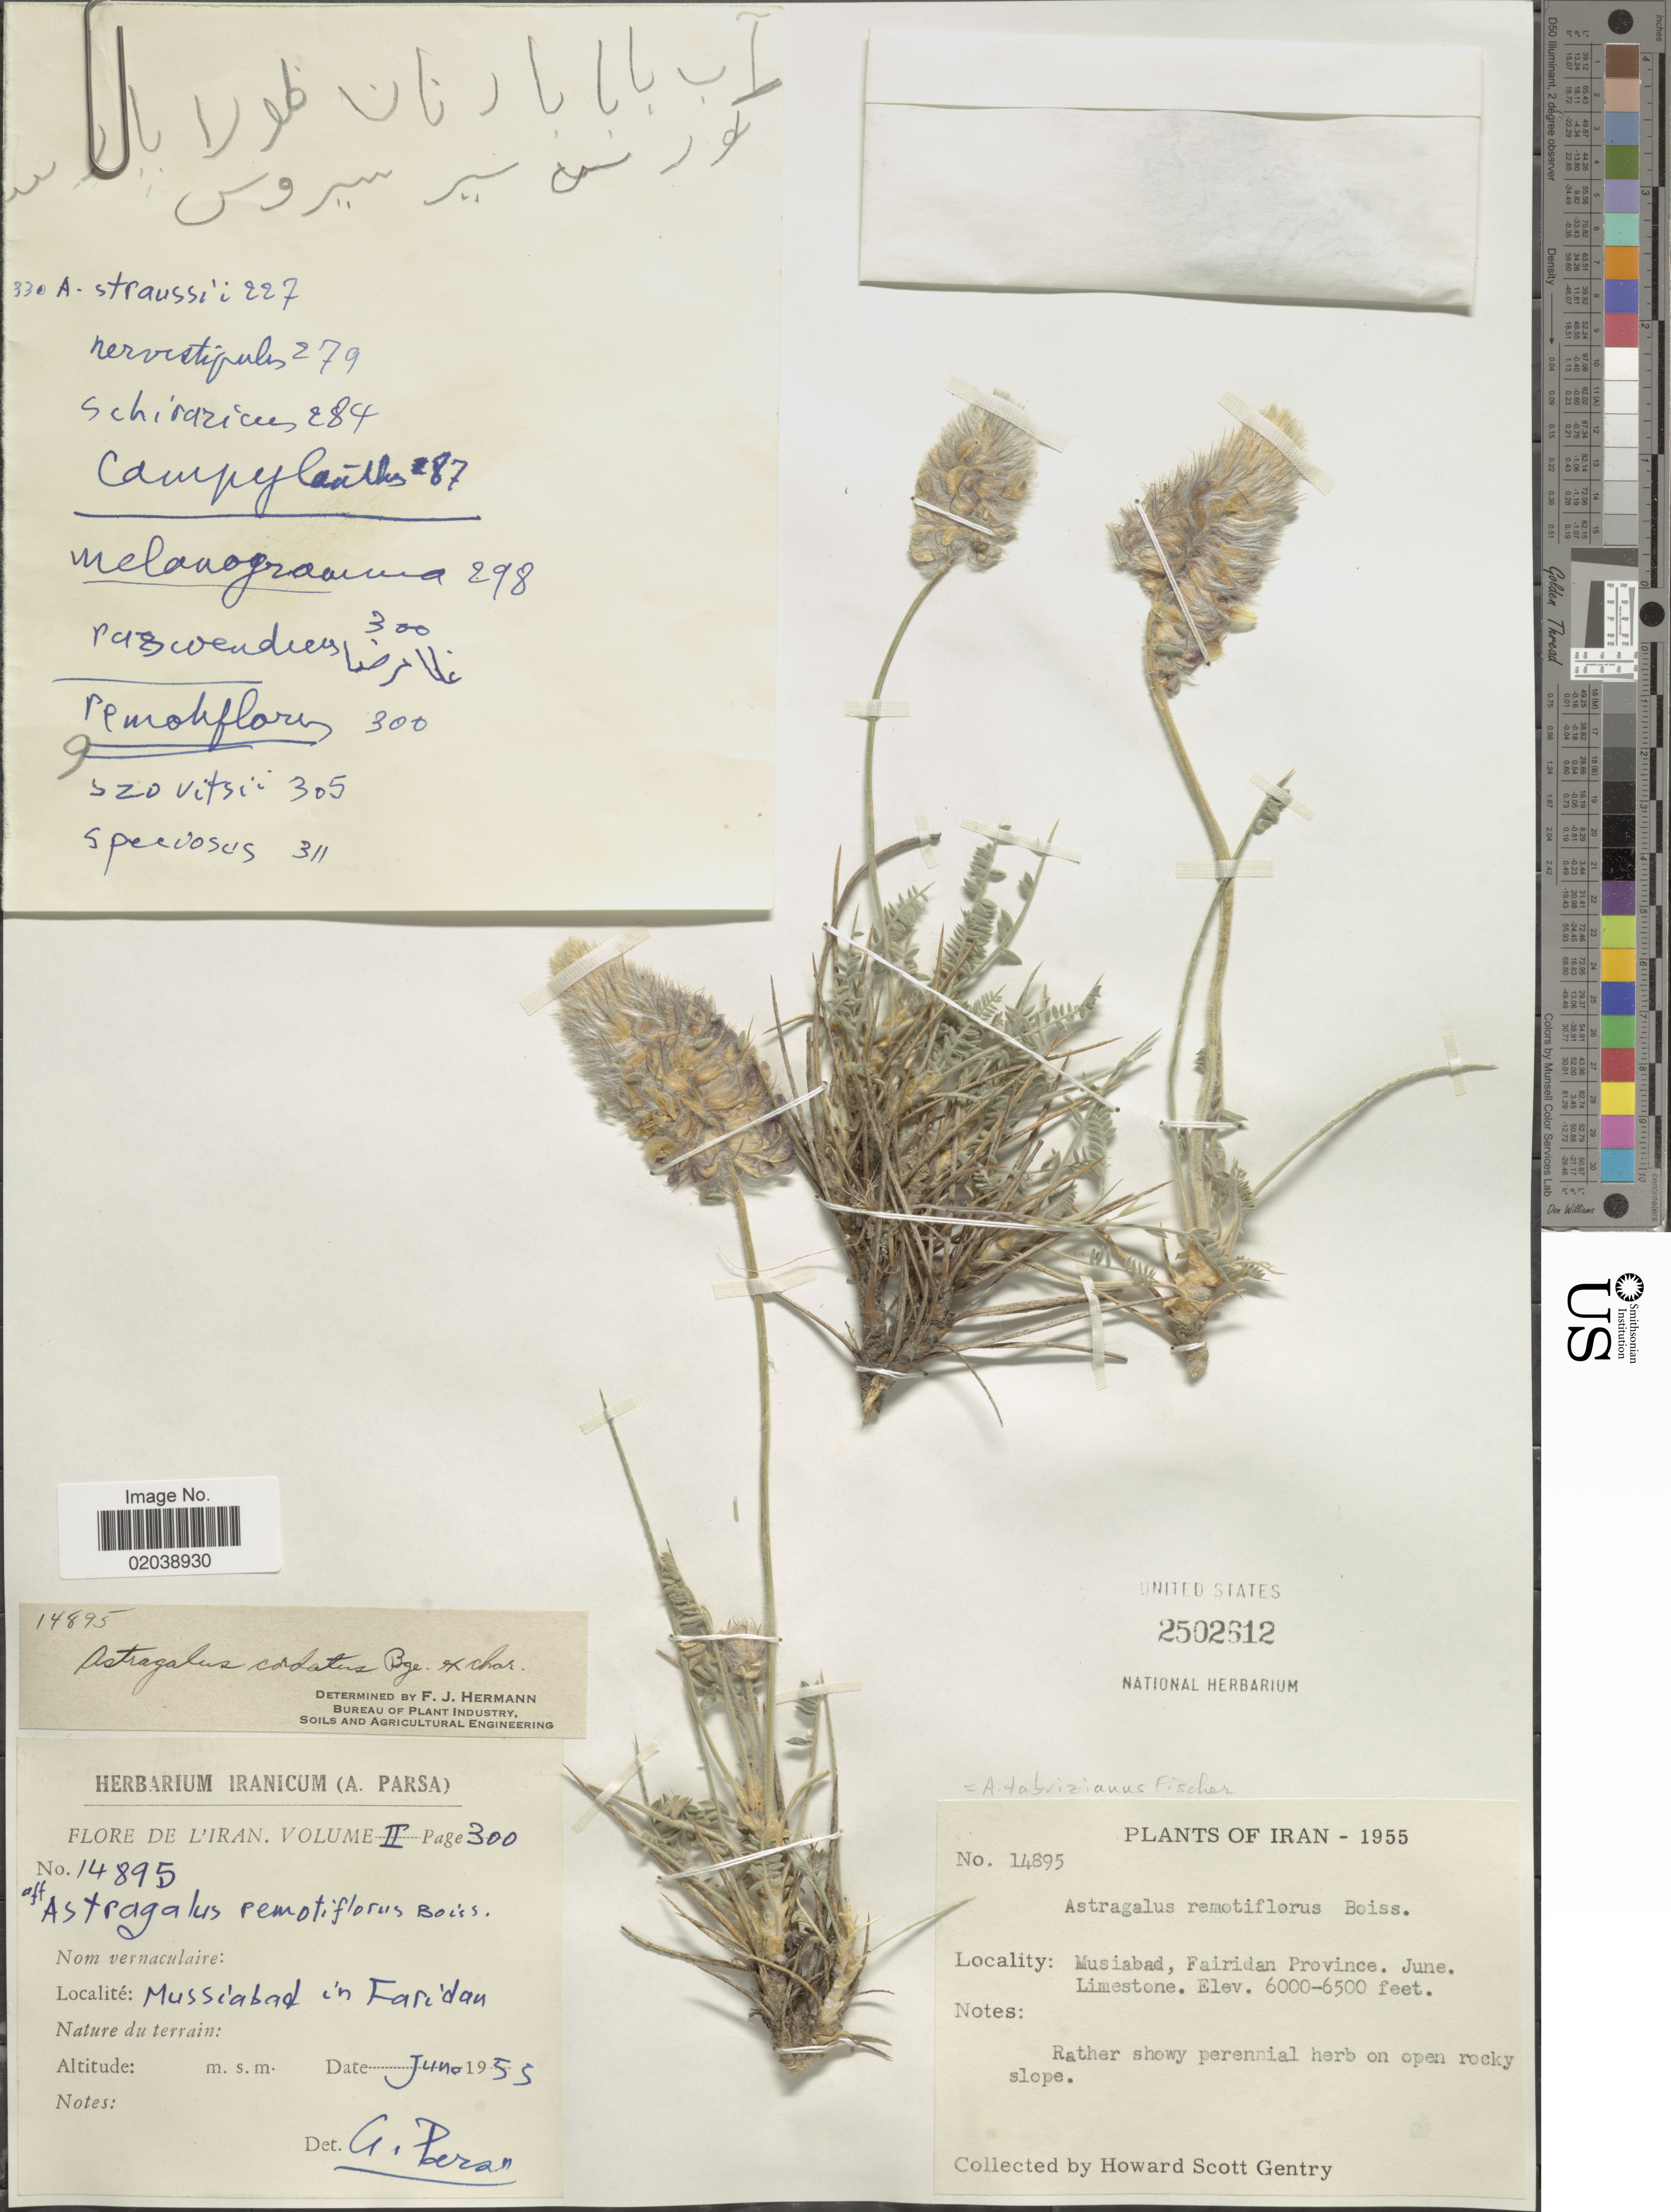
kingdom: Plantae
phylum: Tracheophyta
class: Magnoliopsida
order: Fabales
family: Fabaceae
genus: Astragalus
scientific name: Astragalus tabrizianus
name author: Buhse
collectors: H. S. Gentry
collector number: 14895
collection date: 1955-06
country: Iran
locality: Musiabad, Fairidan Province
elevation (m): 1829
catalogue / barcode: US 2502612